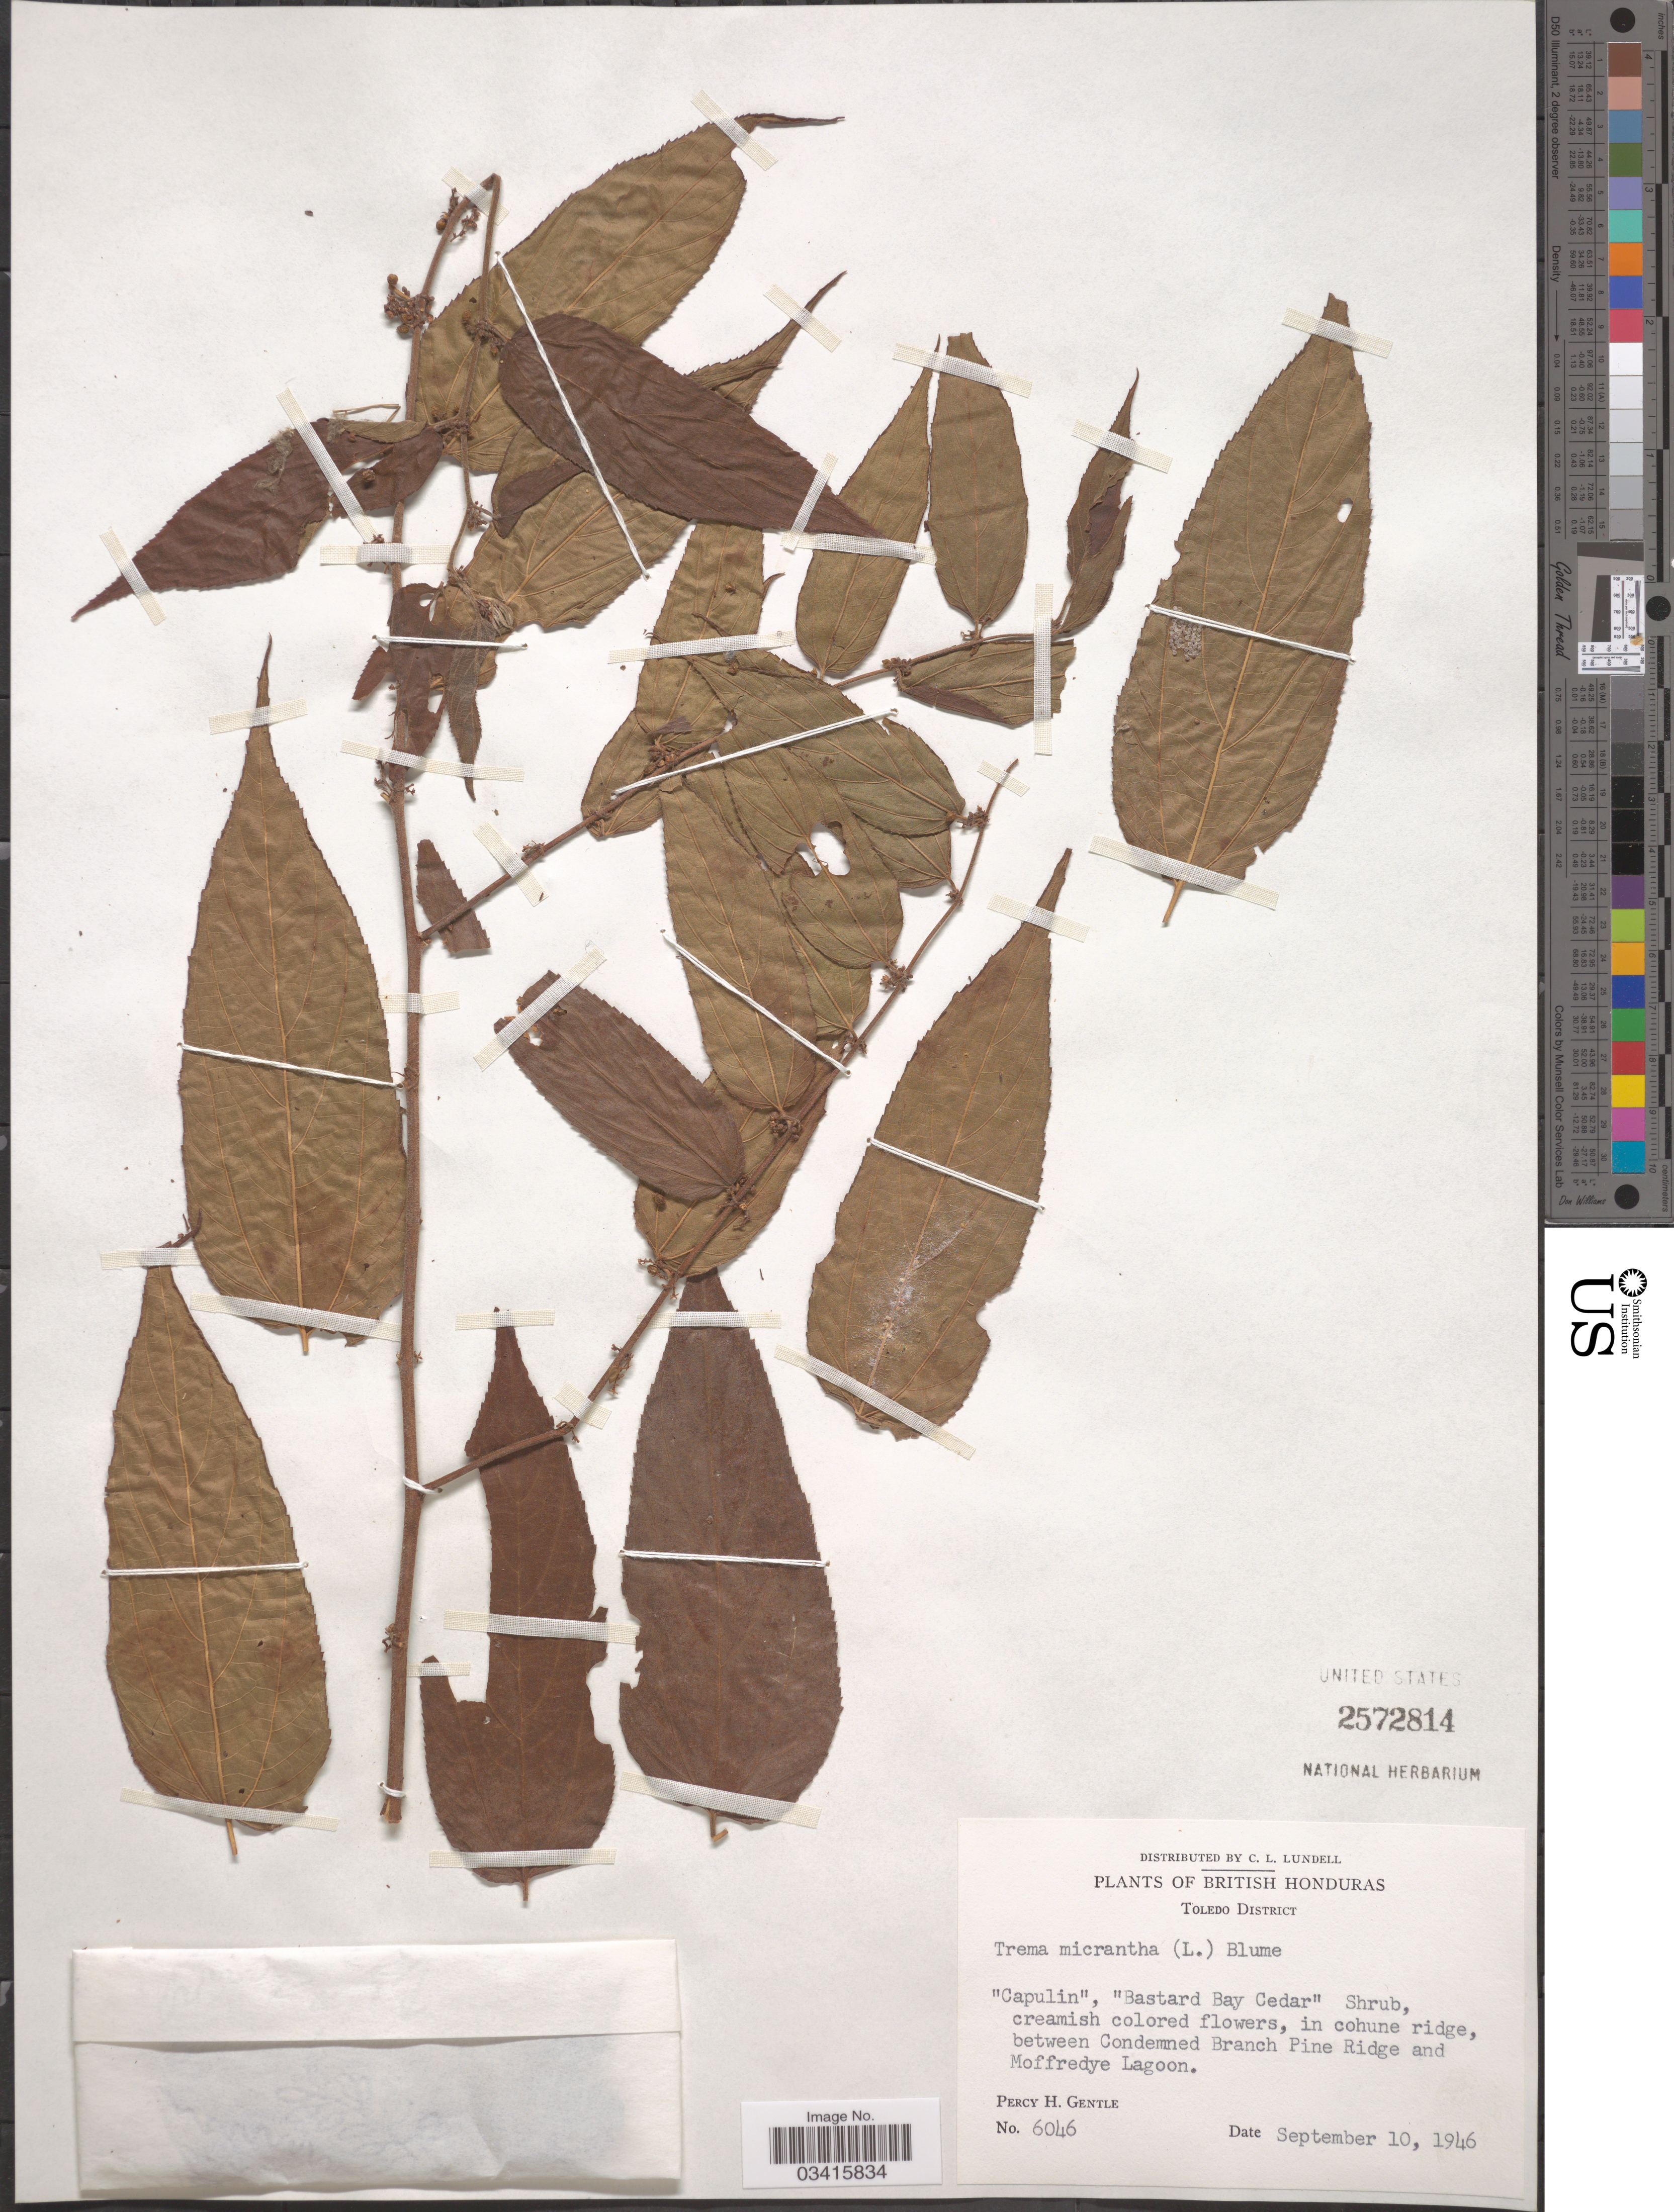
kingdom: Plantae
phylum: Tracheophyta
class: Magnoliopsida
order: Rosales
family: Cannabaceae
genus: Trema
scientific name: Trema micranthum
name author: (L.) Blume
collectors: P. H. Gentle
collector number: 6046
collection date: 1946-09-10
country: Belize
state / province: Toledo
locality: British Honduras, Toledo District. In cohune ridge, between Condemned Branch Pine Ridge and Moffredye Lagoon.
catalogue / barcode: US 2572814